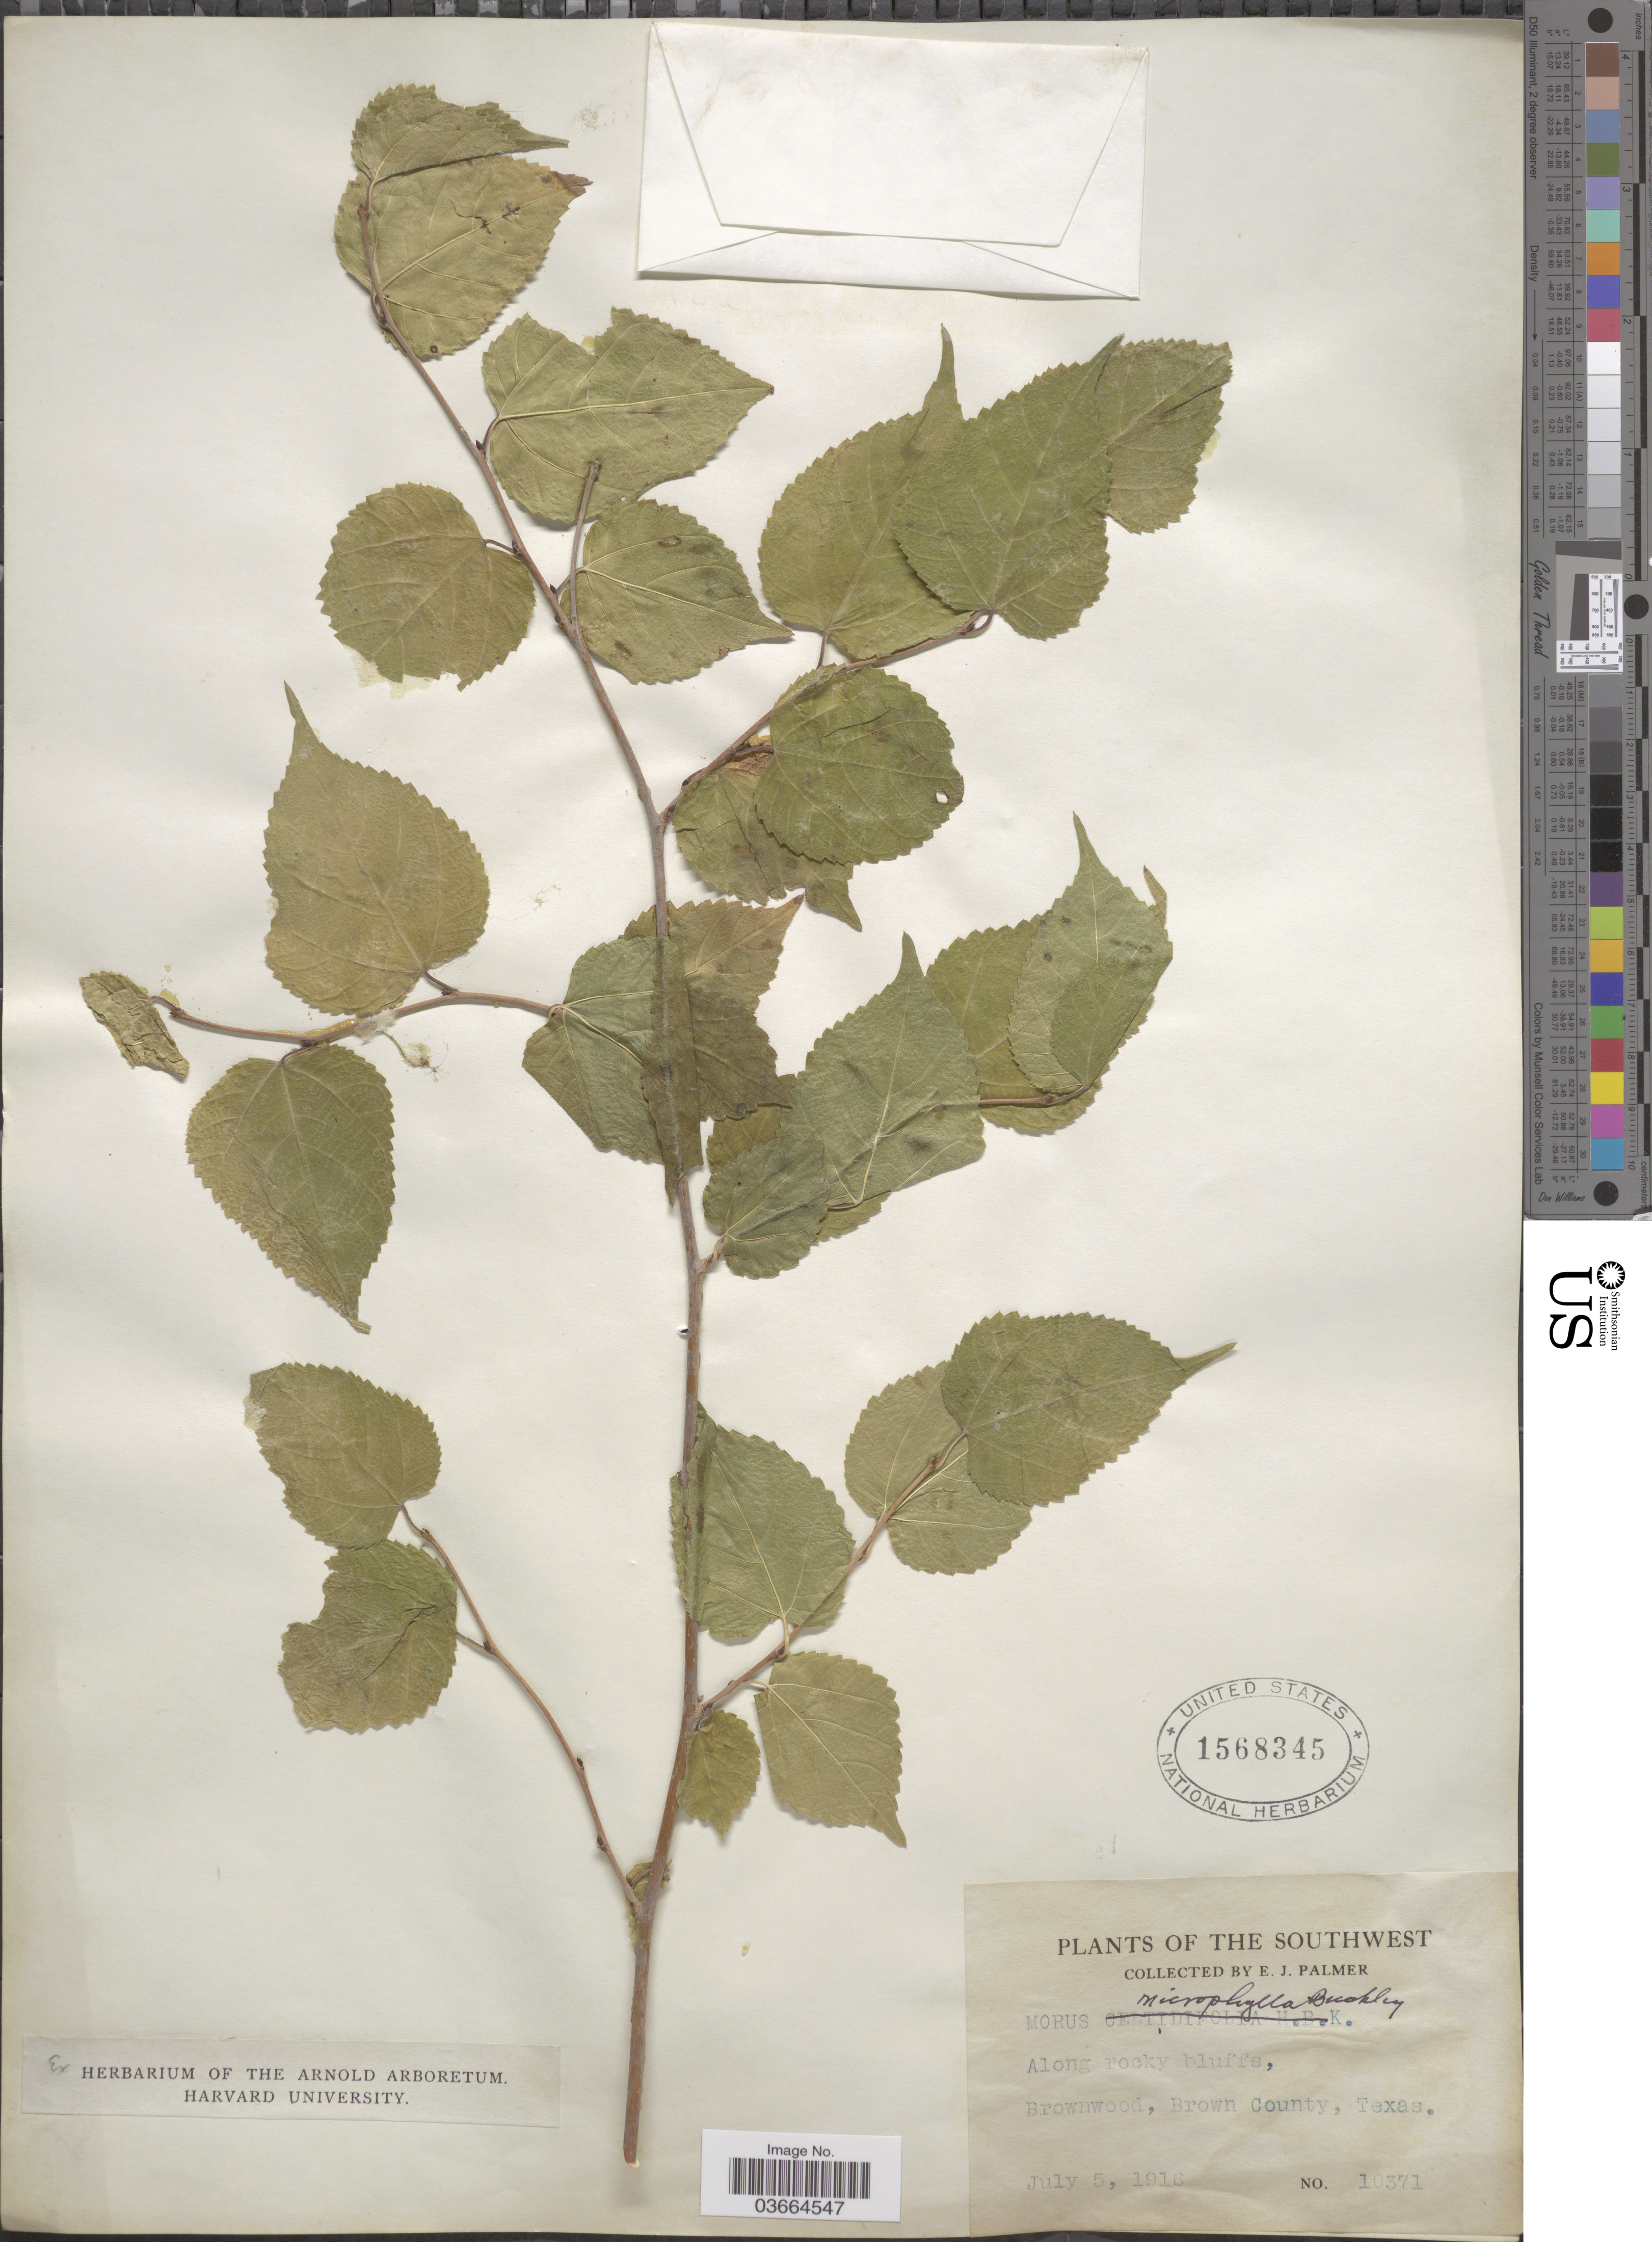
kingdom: Plantae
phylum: Tracheophyta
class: Magnoliopsida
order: Rosales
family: Moraceae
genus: Morus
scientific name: Morus microphylla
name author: Buckley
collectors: E. J. Palmer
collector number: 10371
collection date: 1916-07-05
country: United States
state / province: Texas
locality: The Southwest. Brownwood, Brown County.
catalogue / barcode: US 1568345